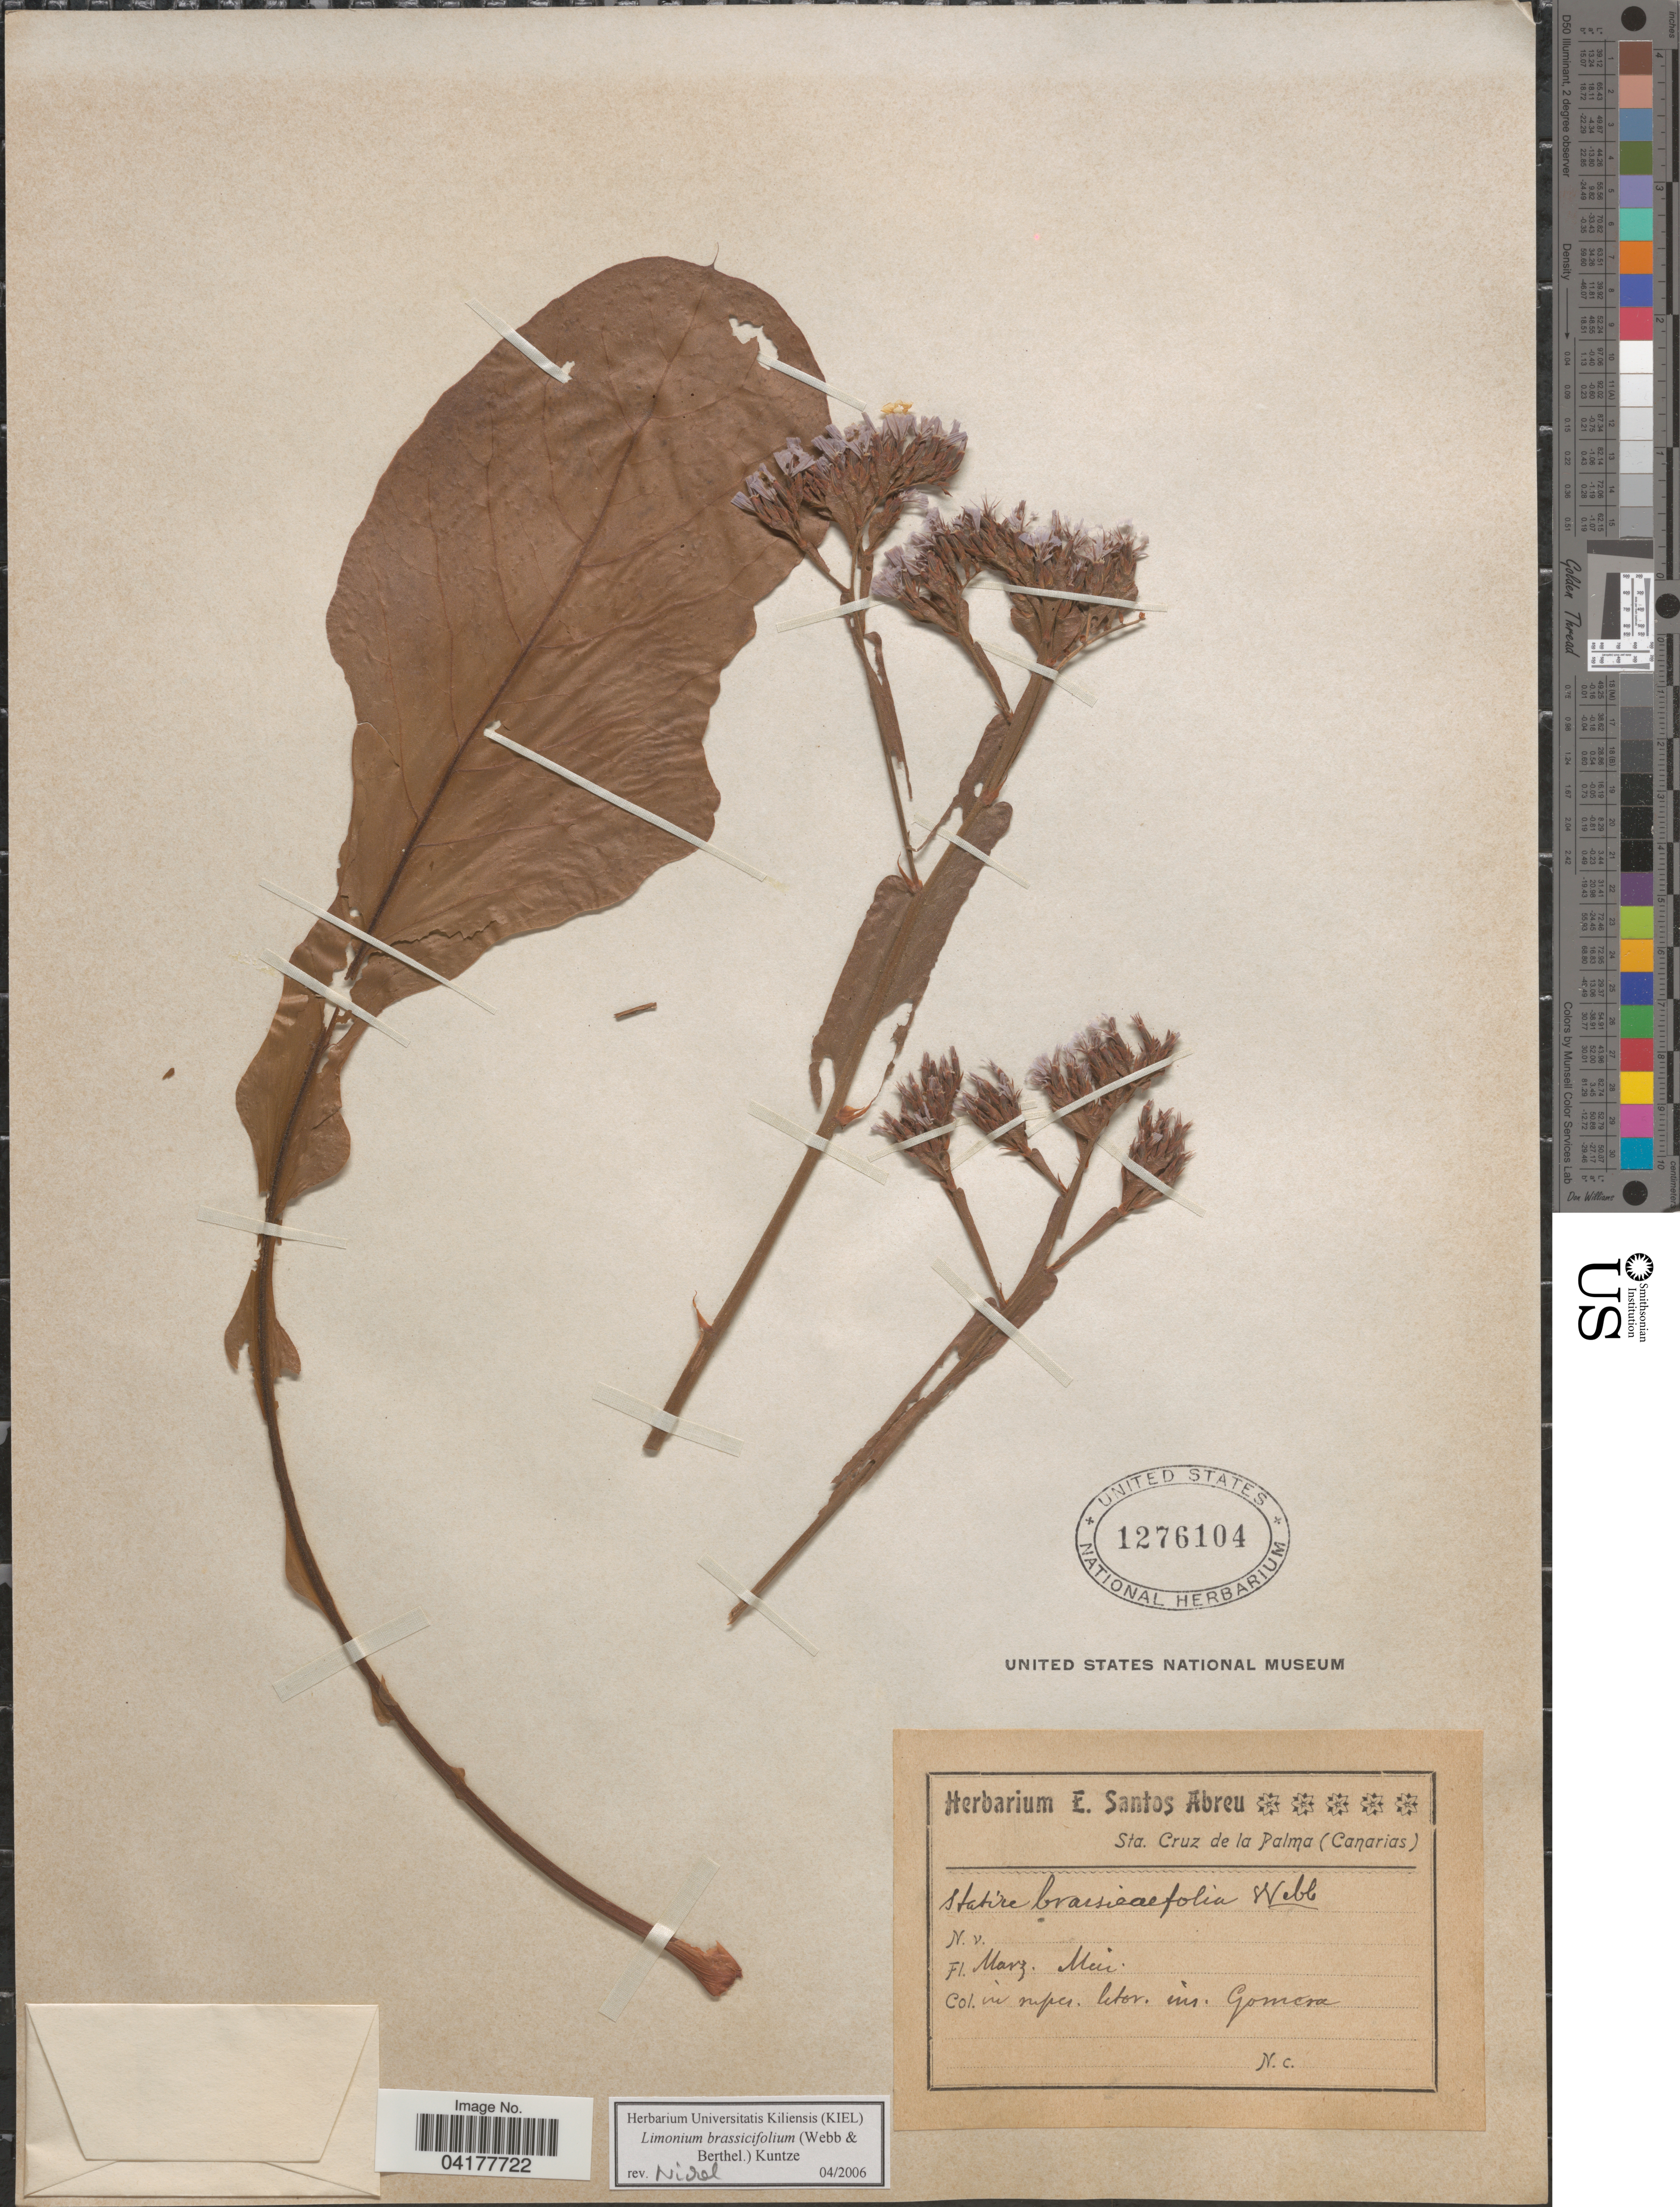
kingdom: Plantae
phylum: Tracheophyta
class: Magnoliopsida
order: Caryophyllales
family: Plumbaginaceae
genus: Limonium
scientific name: Limonium brassicifolium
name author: (Webb & Berthel.) Kuntze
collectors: Ex herb. E. Santos Abreu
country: Spain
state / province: Canarias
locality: In rupes. litor. ins. Gomera.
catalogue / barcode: US 1276104